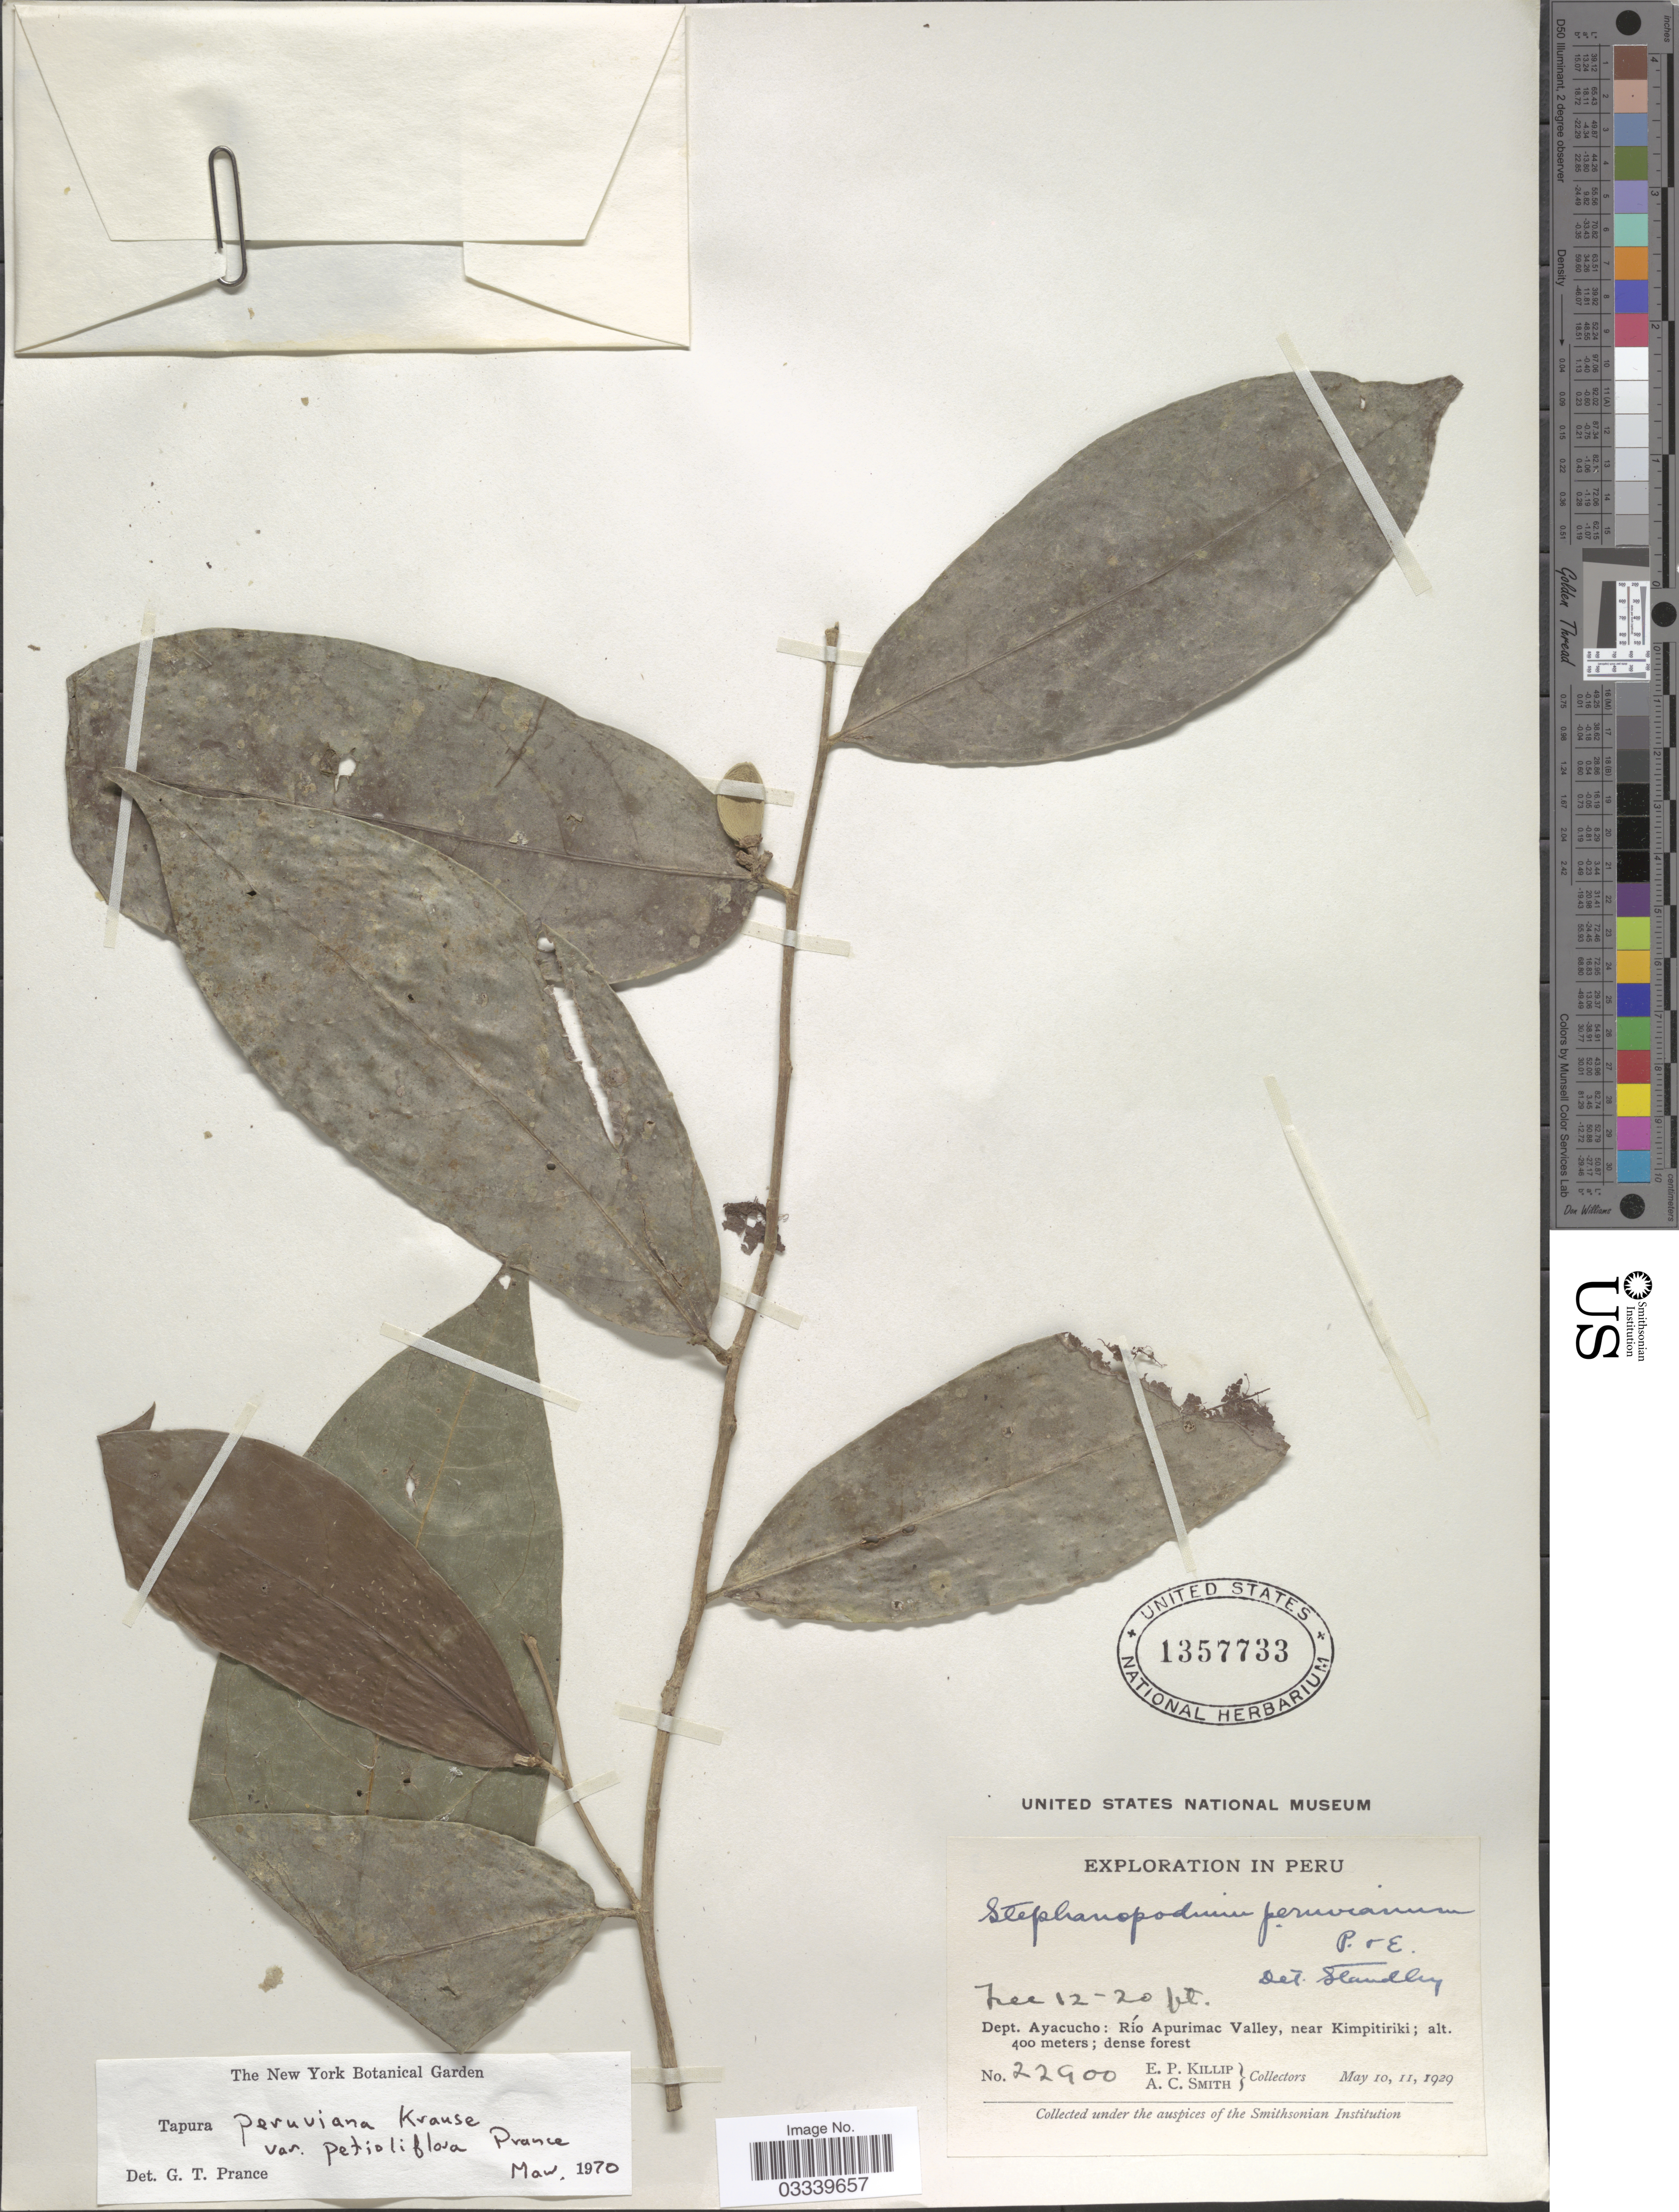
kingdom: Plantae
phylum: Tracheophyta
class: Magnoliopsida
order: Malpighiales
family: Dichapetalaceae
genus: Tapura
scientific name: Tapura peruviana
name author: K. Krause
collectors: E. P. Killip & A. C. Smith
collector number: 22900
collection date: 1929-05-10/1929-05-11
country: Peru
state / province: Ayacucho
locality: Dept. Ayacucho: Río Apurimac Valley, near Kimpitiriki.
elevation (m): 400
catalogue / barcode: US 1357733